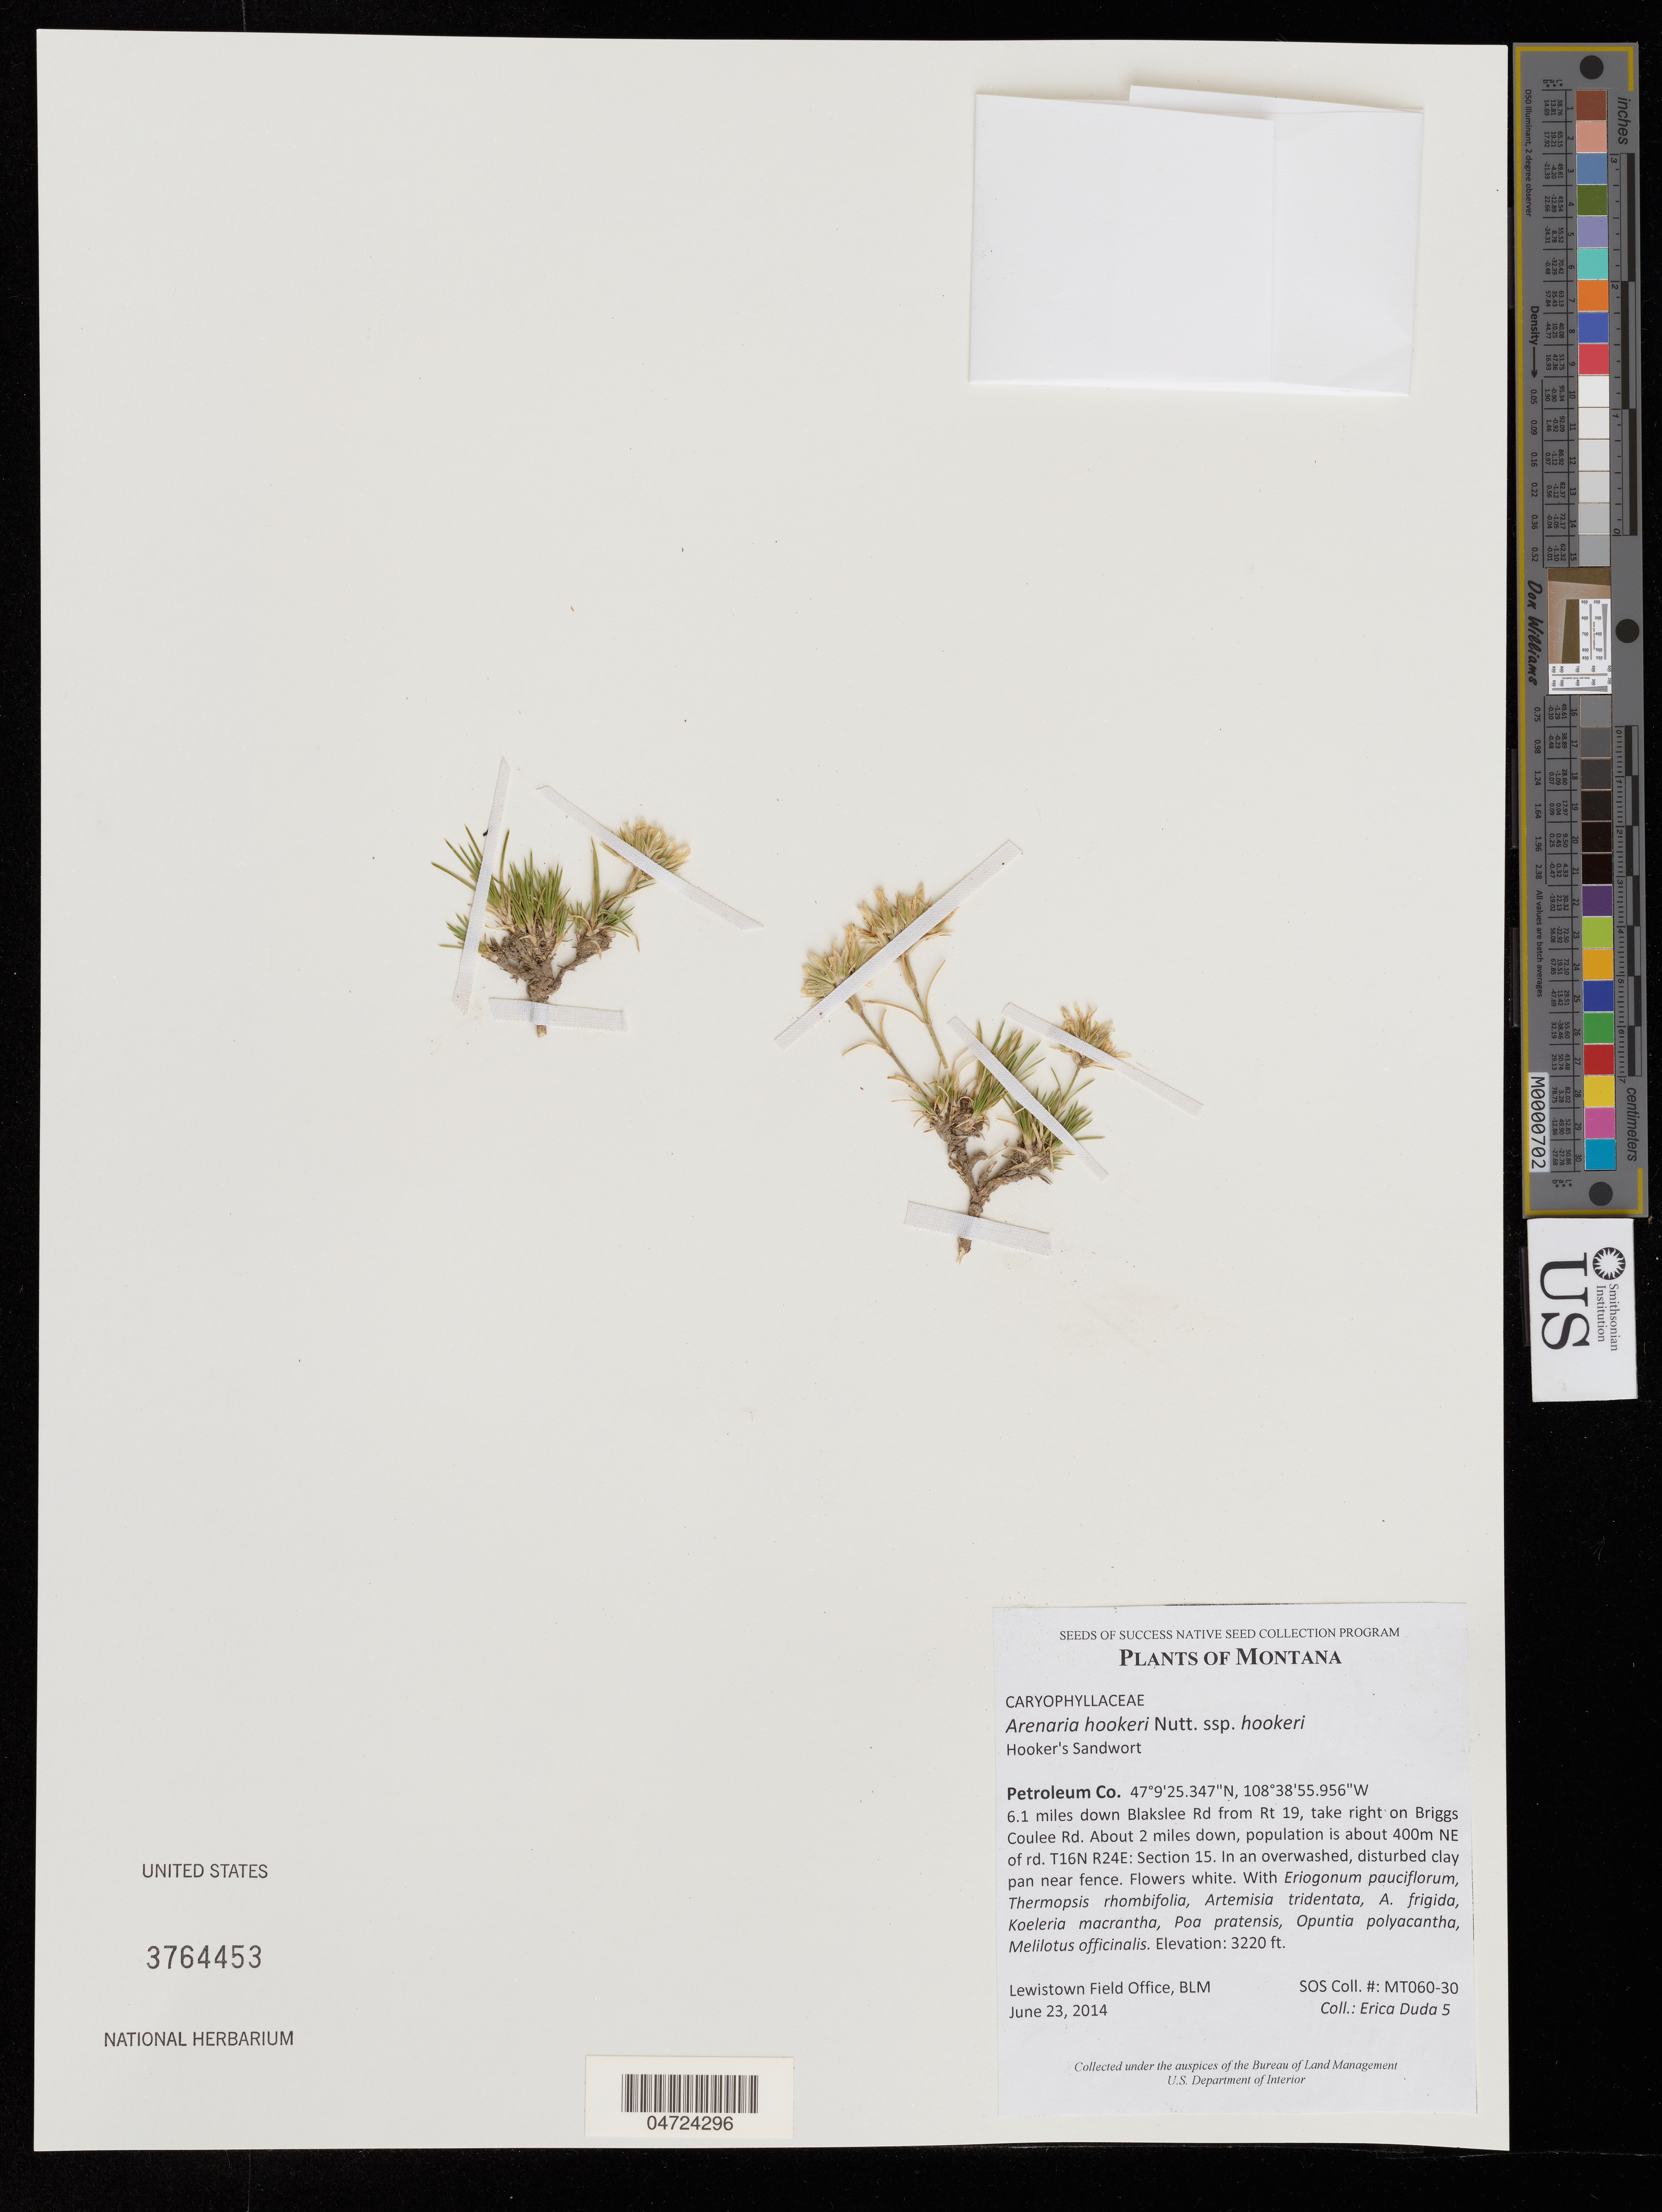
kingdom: Plantae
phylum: Tracheophyta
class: Magnoliopsida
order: Caryophyllales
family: Caryophyllaceae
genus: Arenaria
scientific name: Arenaria hookeri subsp. hookeri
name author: Nutt.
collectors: E. Duda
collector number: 5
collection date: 2014-06-23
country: United States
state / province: Montana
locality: Petroleum Co. 6.1 miles down Blakslee Rd from Rt 19, take right on Briggs Coulee Rd. About 2 miles down, population is about 400m NE of rd. T16N R24E: Section 15.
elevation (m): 981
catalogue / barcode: US 3764453